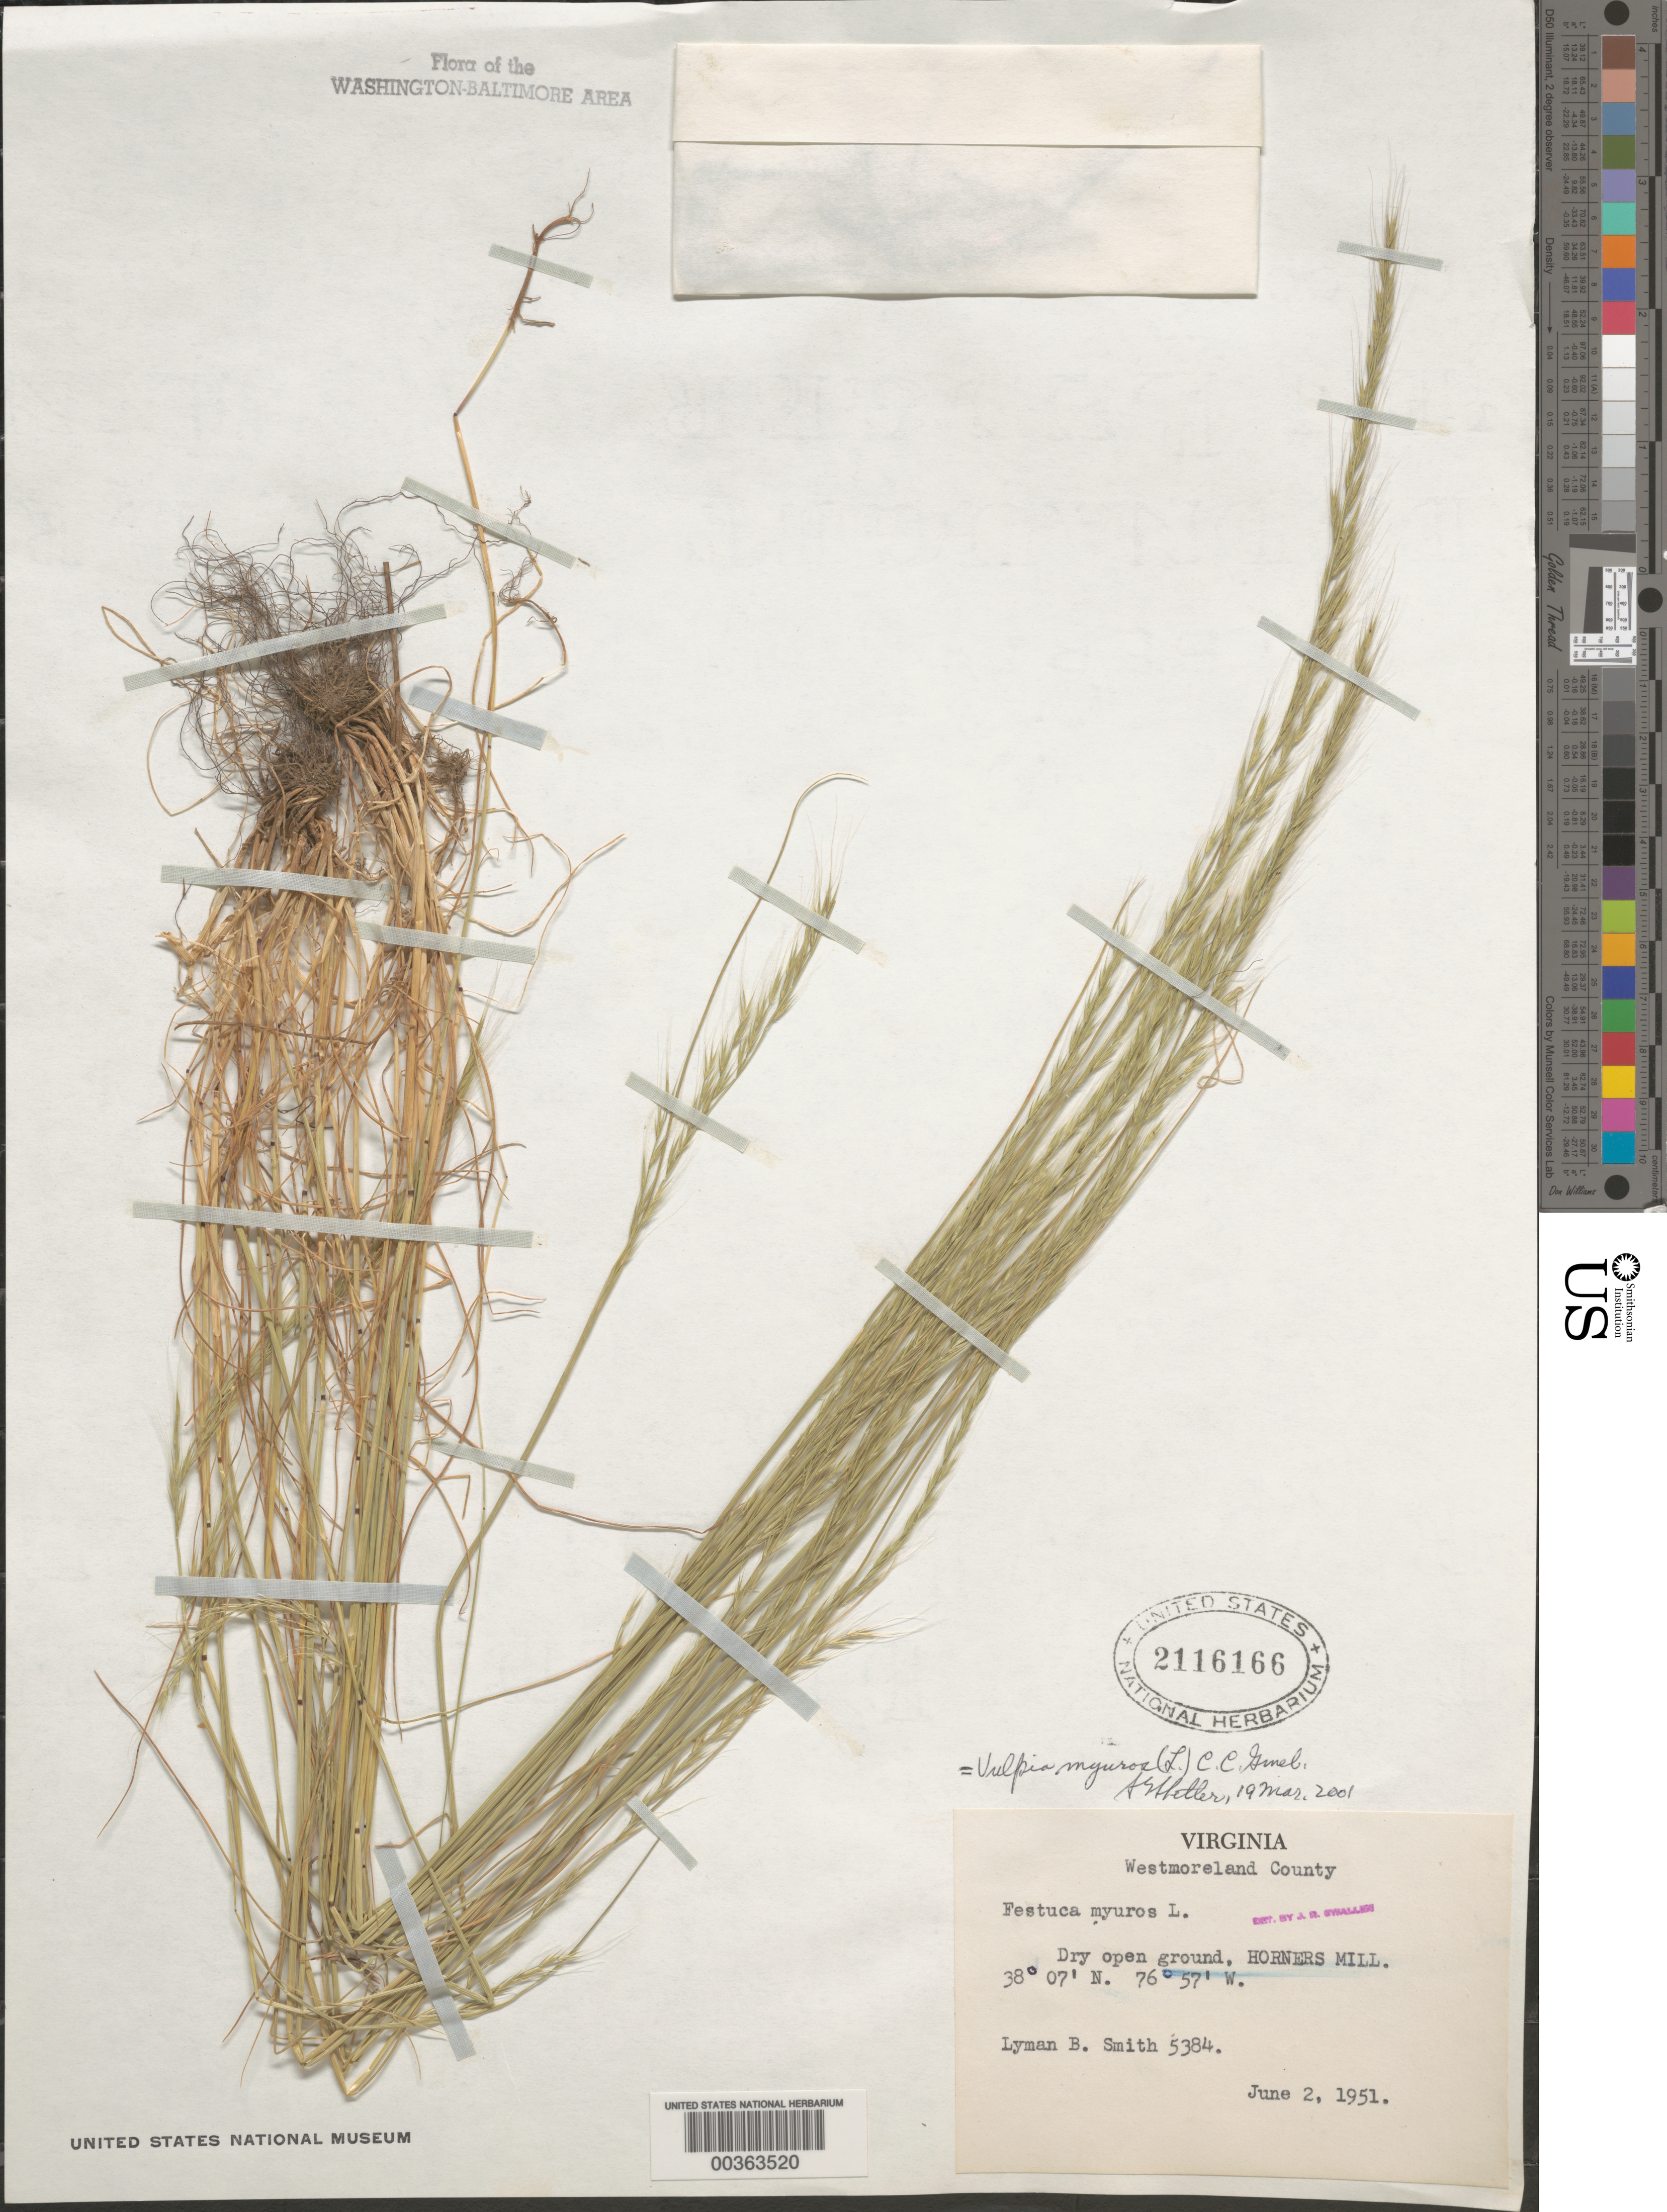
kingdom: Plantae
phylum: Tracheophyta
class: Liliopsida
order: Poales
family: Poaceae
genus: Vulpia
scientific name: Vulpia myuros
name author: (L.) C.C. Gmel.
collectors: L. Smith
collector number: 5384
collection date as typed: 02 Jun 1951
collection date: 1951-06-02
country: United States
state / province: Virginia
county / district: Westmoreland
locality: Horners Mill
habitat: Dry open ground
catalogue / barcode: US 2116166